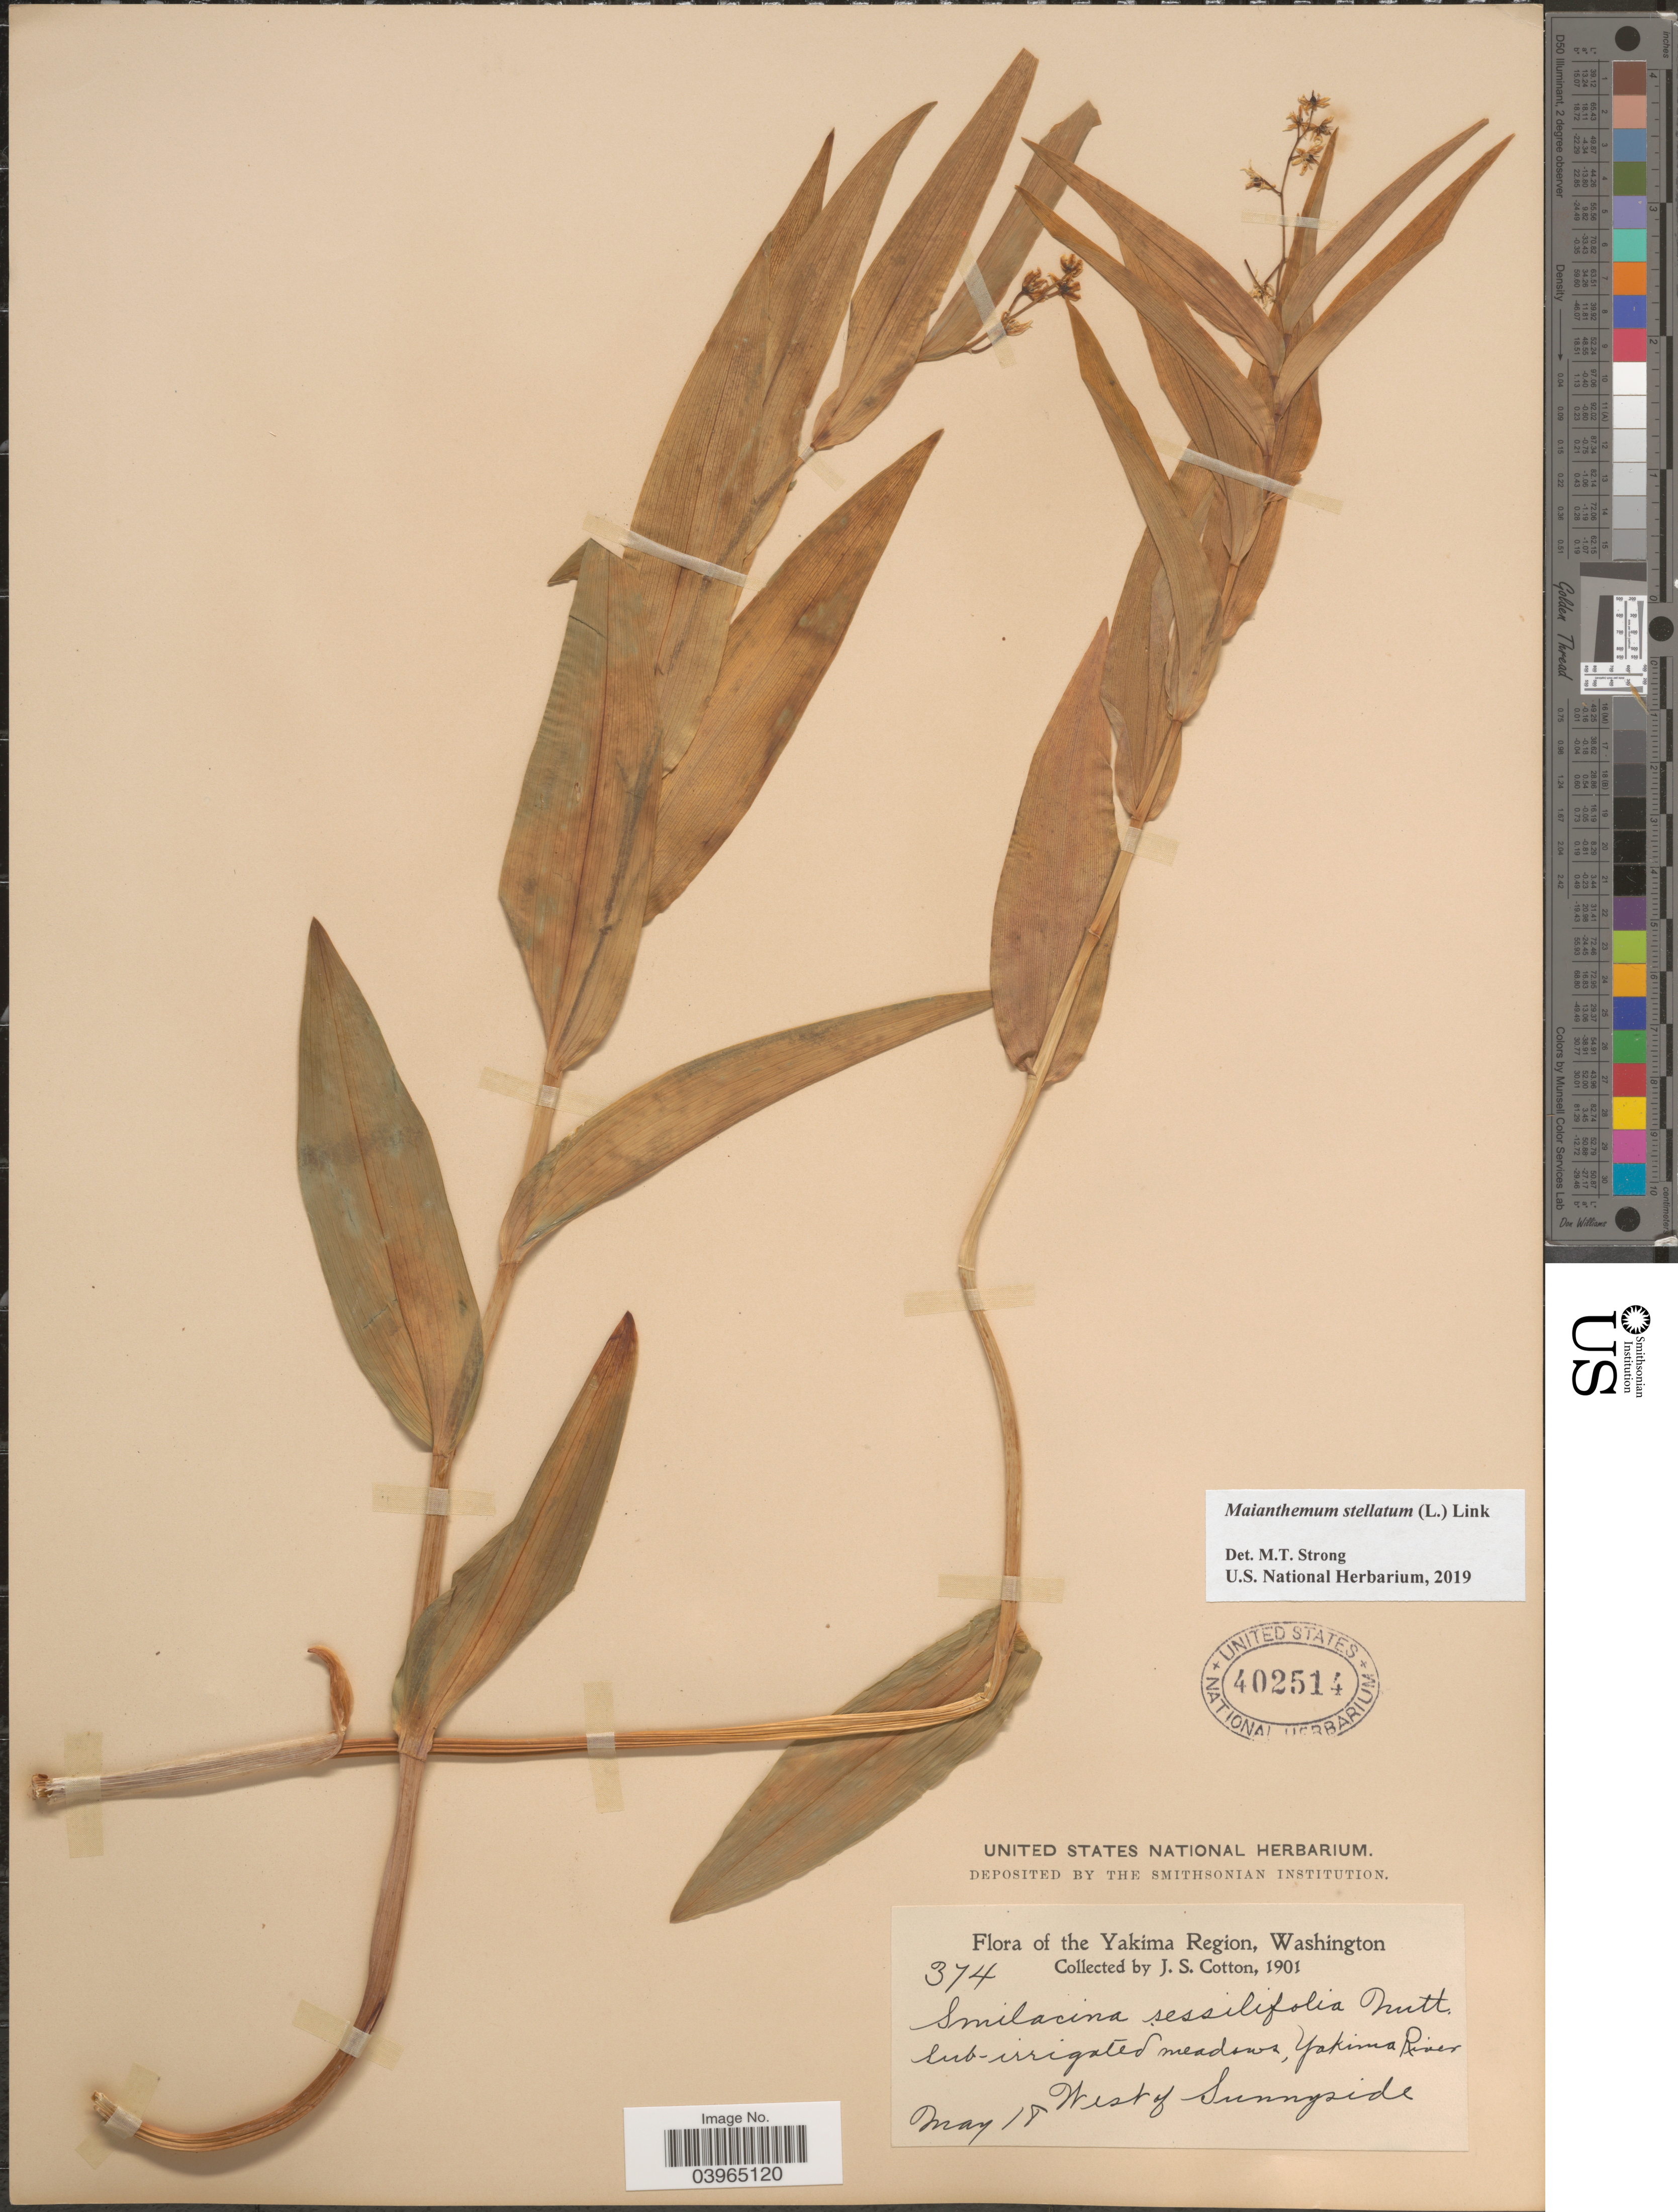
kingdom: Plantae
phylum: Tracheophyta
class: Liliopsida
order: Asparagales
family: Asparagaceae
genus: Maianthemum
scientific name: Maianthemum stellatum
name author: (L.) Link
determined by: Strong, Mark T., (BOT), Smithsonian Institution - National Museum of Natural History (UNITED STATES)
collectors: J. S. Cotton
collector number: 374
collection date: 1901-05-18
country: United States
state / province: Washington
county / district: Yakima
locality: Yakima Region. Sub-irrigated meadows, Yakima River. West of Sunnyside.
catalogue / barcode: US 402514